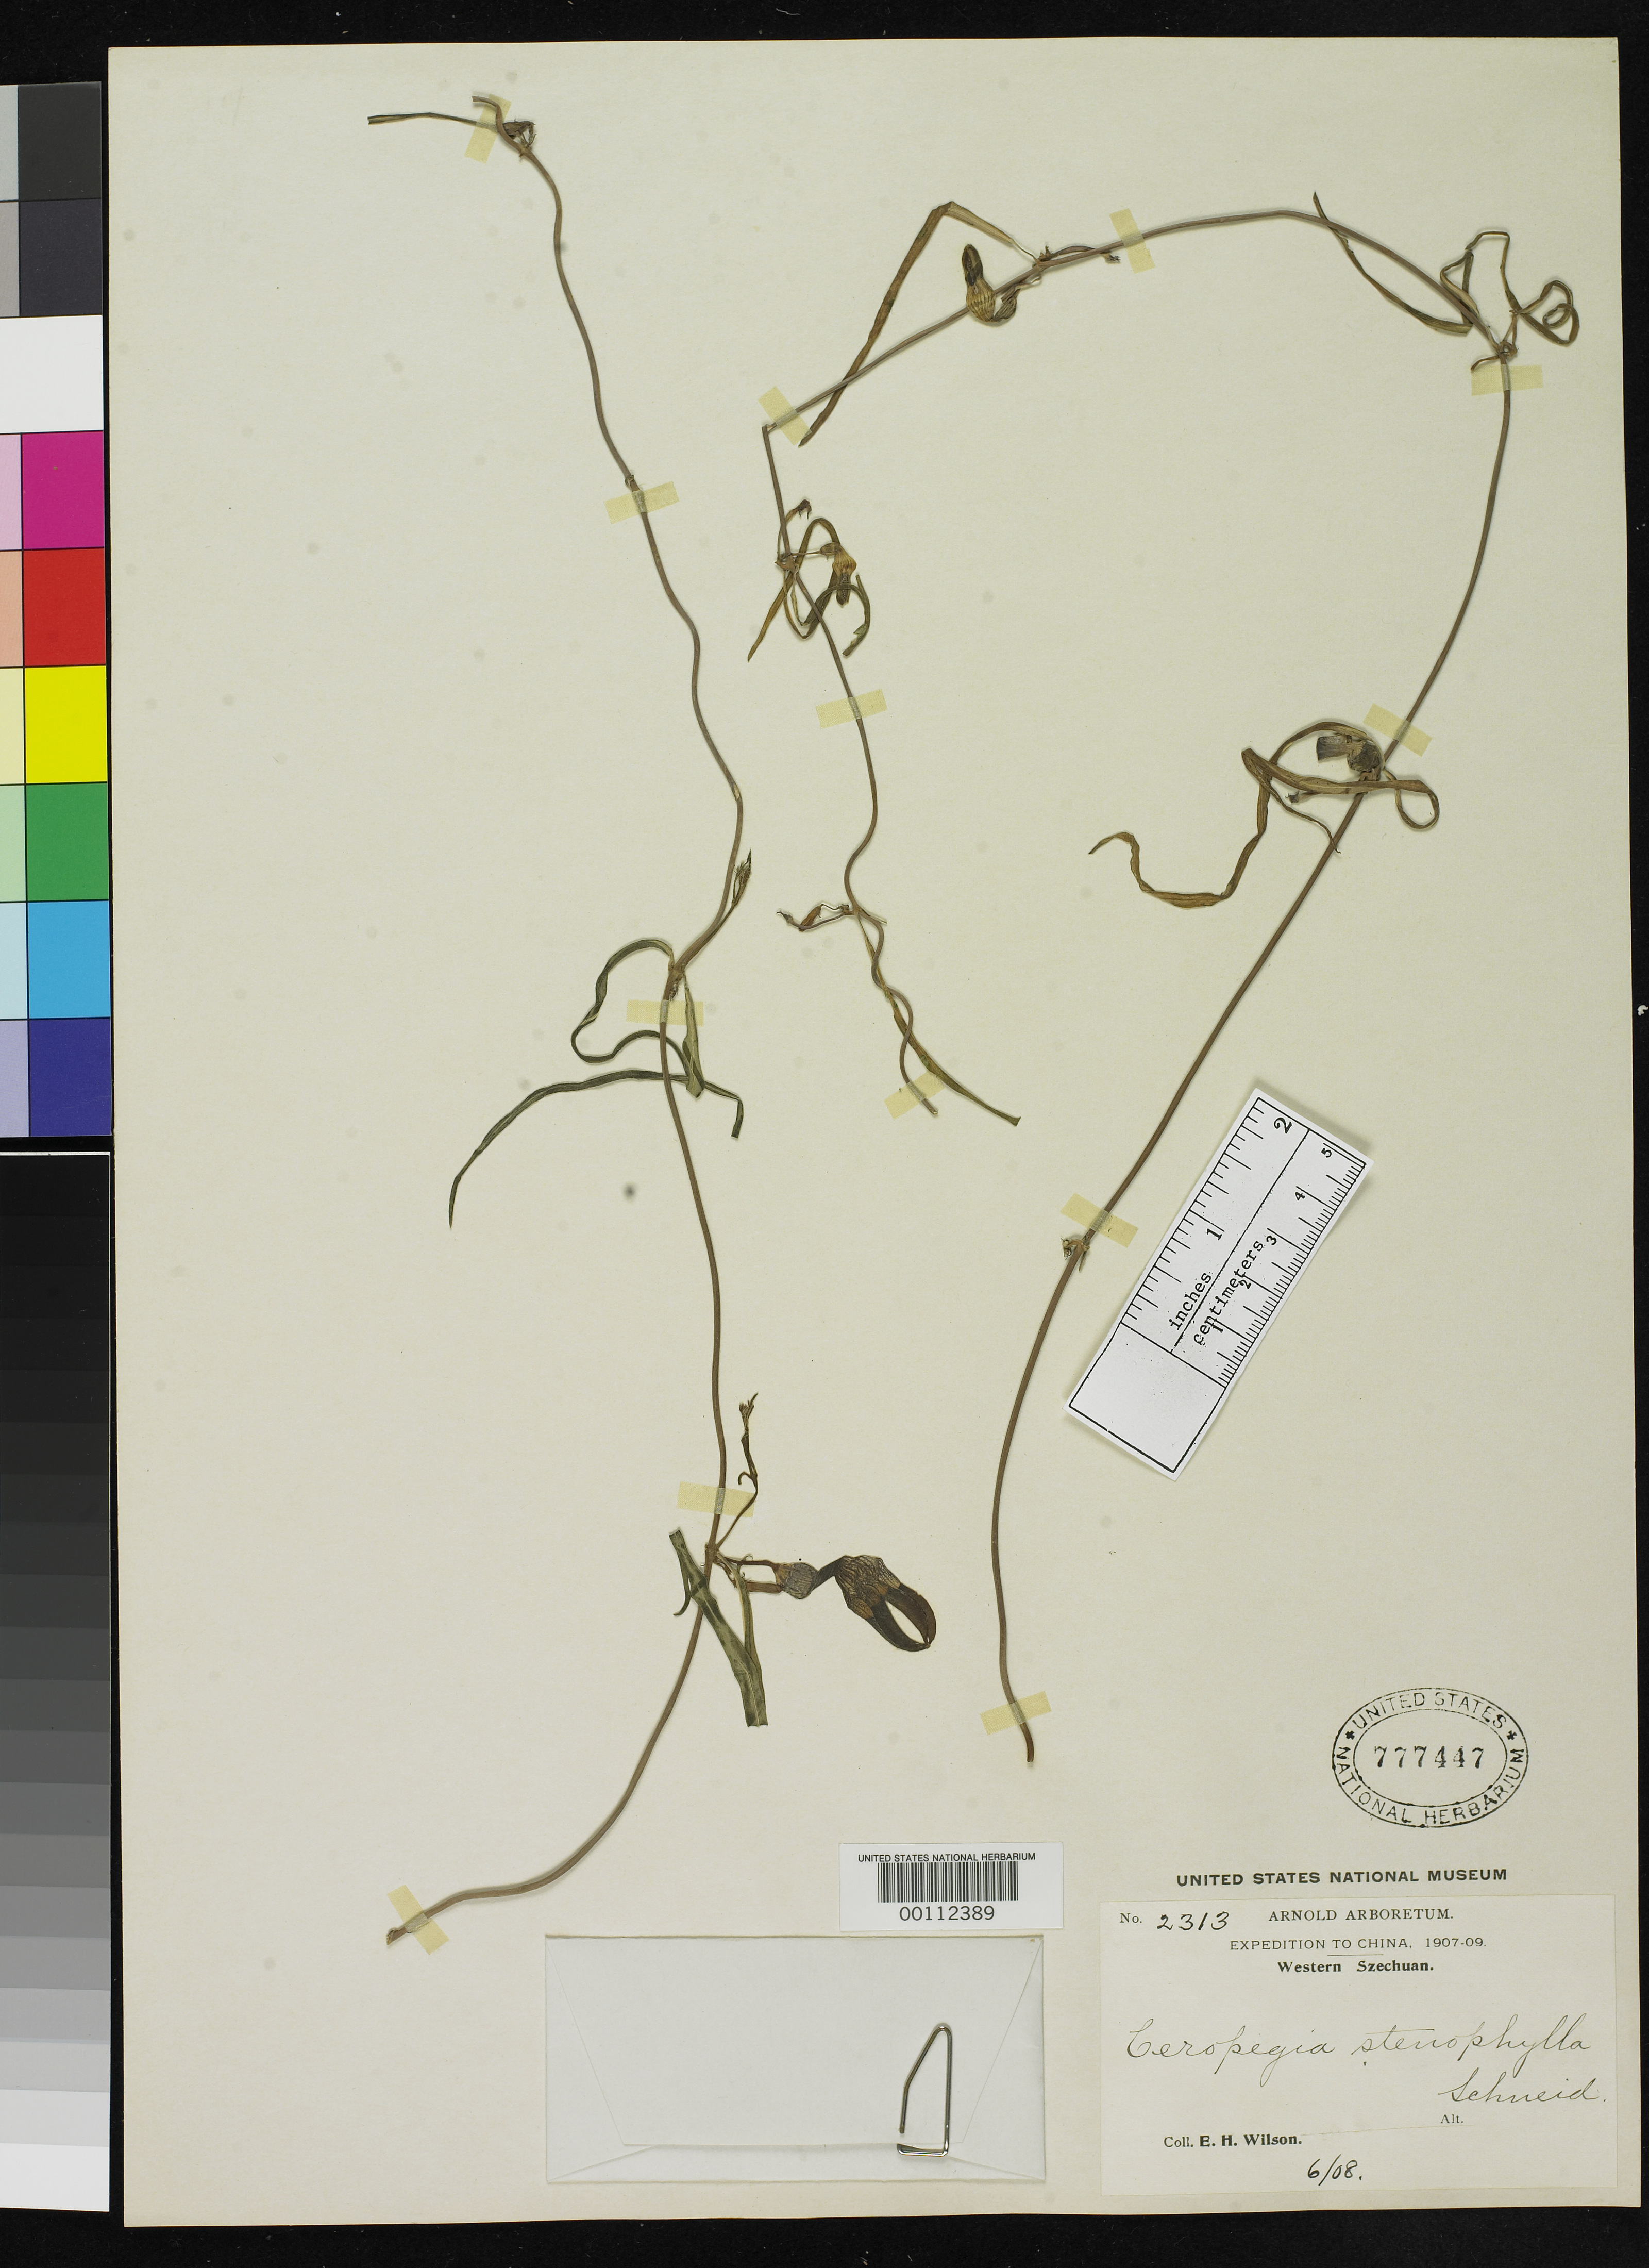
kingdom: Plantae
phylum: Tracheophyta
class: Magnoliopsida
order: Gentianales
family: Apocynaceae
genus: Ceropegia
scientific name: Ceropegia stenophylla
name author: C.K. Schneid. in Sarg.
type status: Isotype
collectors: E. H. Wilson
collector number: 2313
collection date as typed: Jun 1908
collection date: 1908-06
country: China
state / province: Sichuan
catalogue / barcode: US 777447